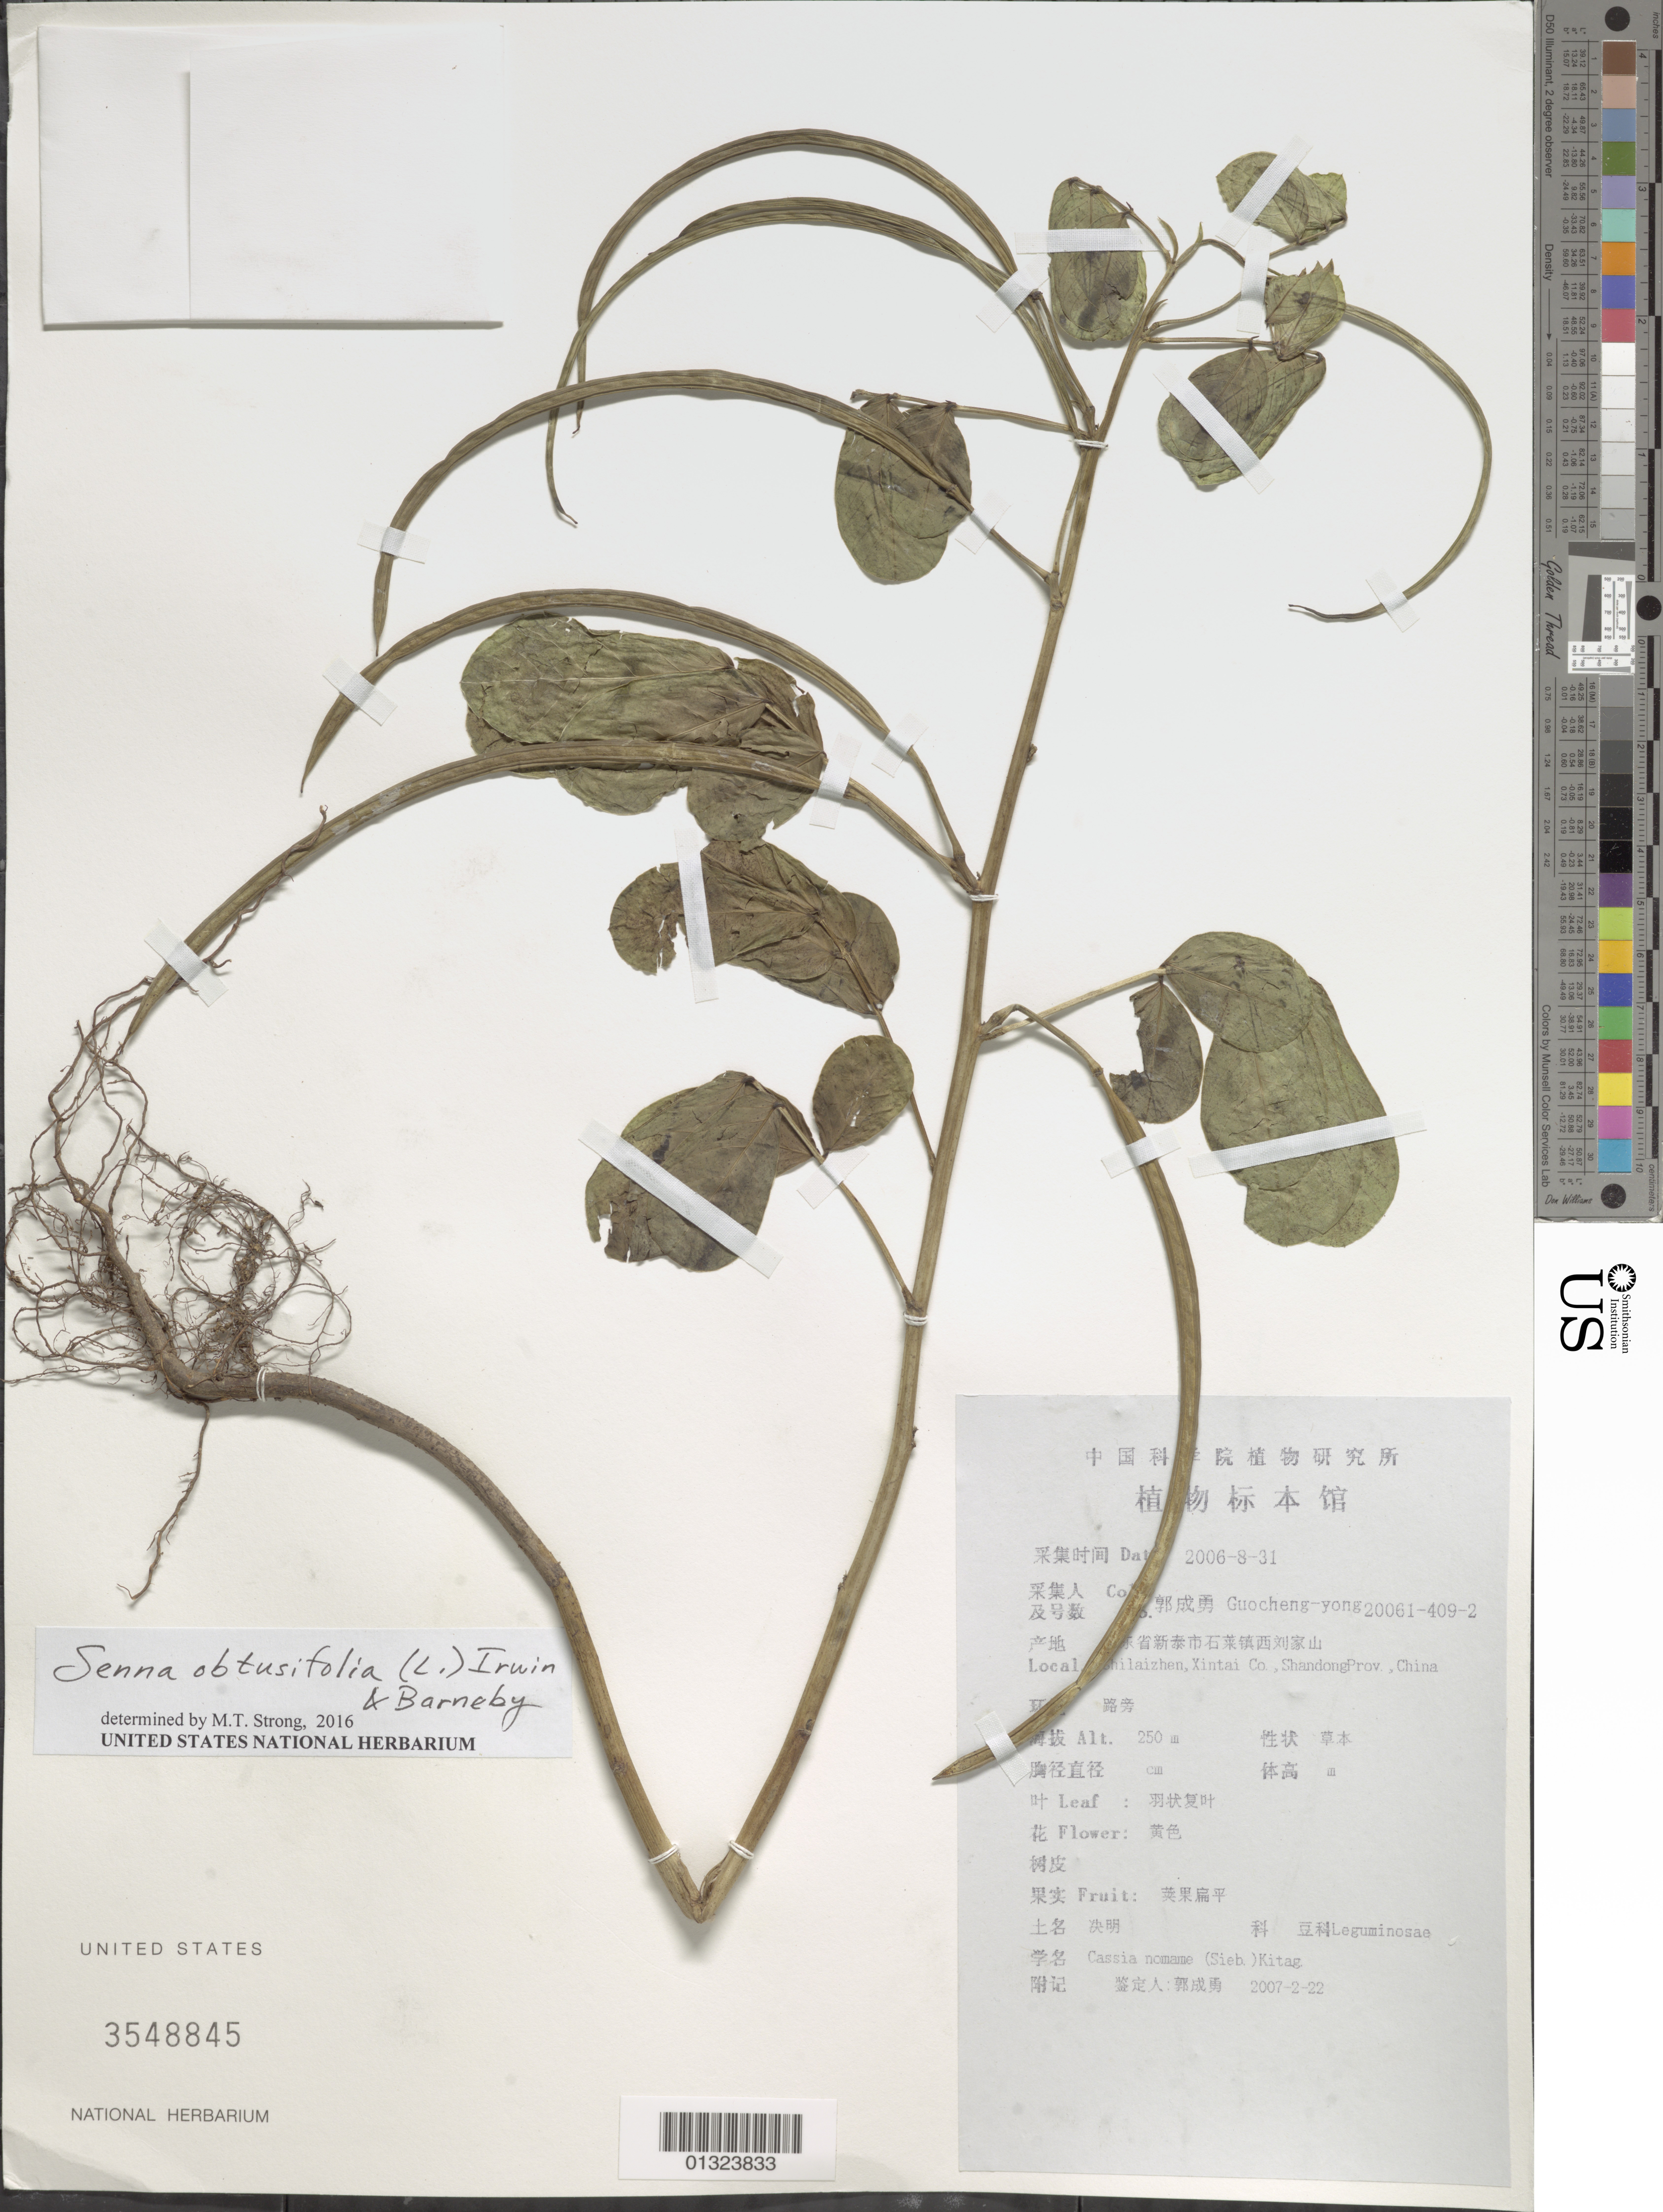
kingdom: Plantae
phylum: Tracheophyta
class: Magnoliopsida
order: Fabales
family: Fabaceae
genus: Senna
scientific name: Senna obtusifolia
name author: (L.) H.S. Irwin & Barneby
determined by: Strong, M. T., (US), Smithsonian Institution - National Museum of Natural History (UNITED STATES)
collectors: Guo cheng-yong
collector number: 20064-409-2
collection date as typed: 31 Aug 2006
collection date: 2006-08-31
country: China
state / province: Shandong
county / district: Xintai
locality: Shilaizhen.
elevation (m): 250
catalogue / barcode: US 3548845